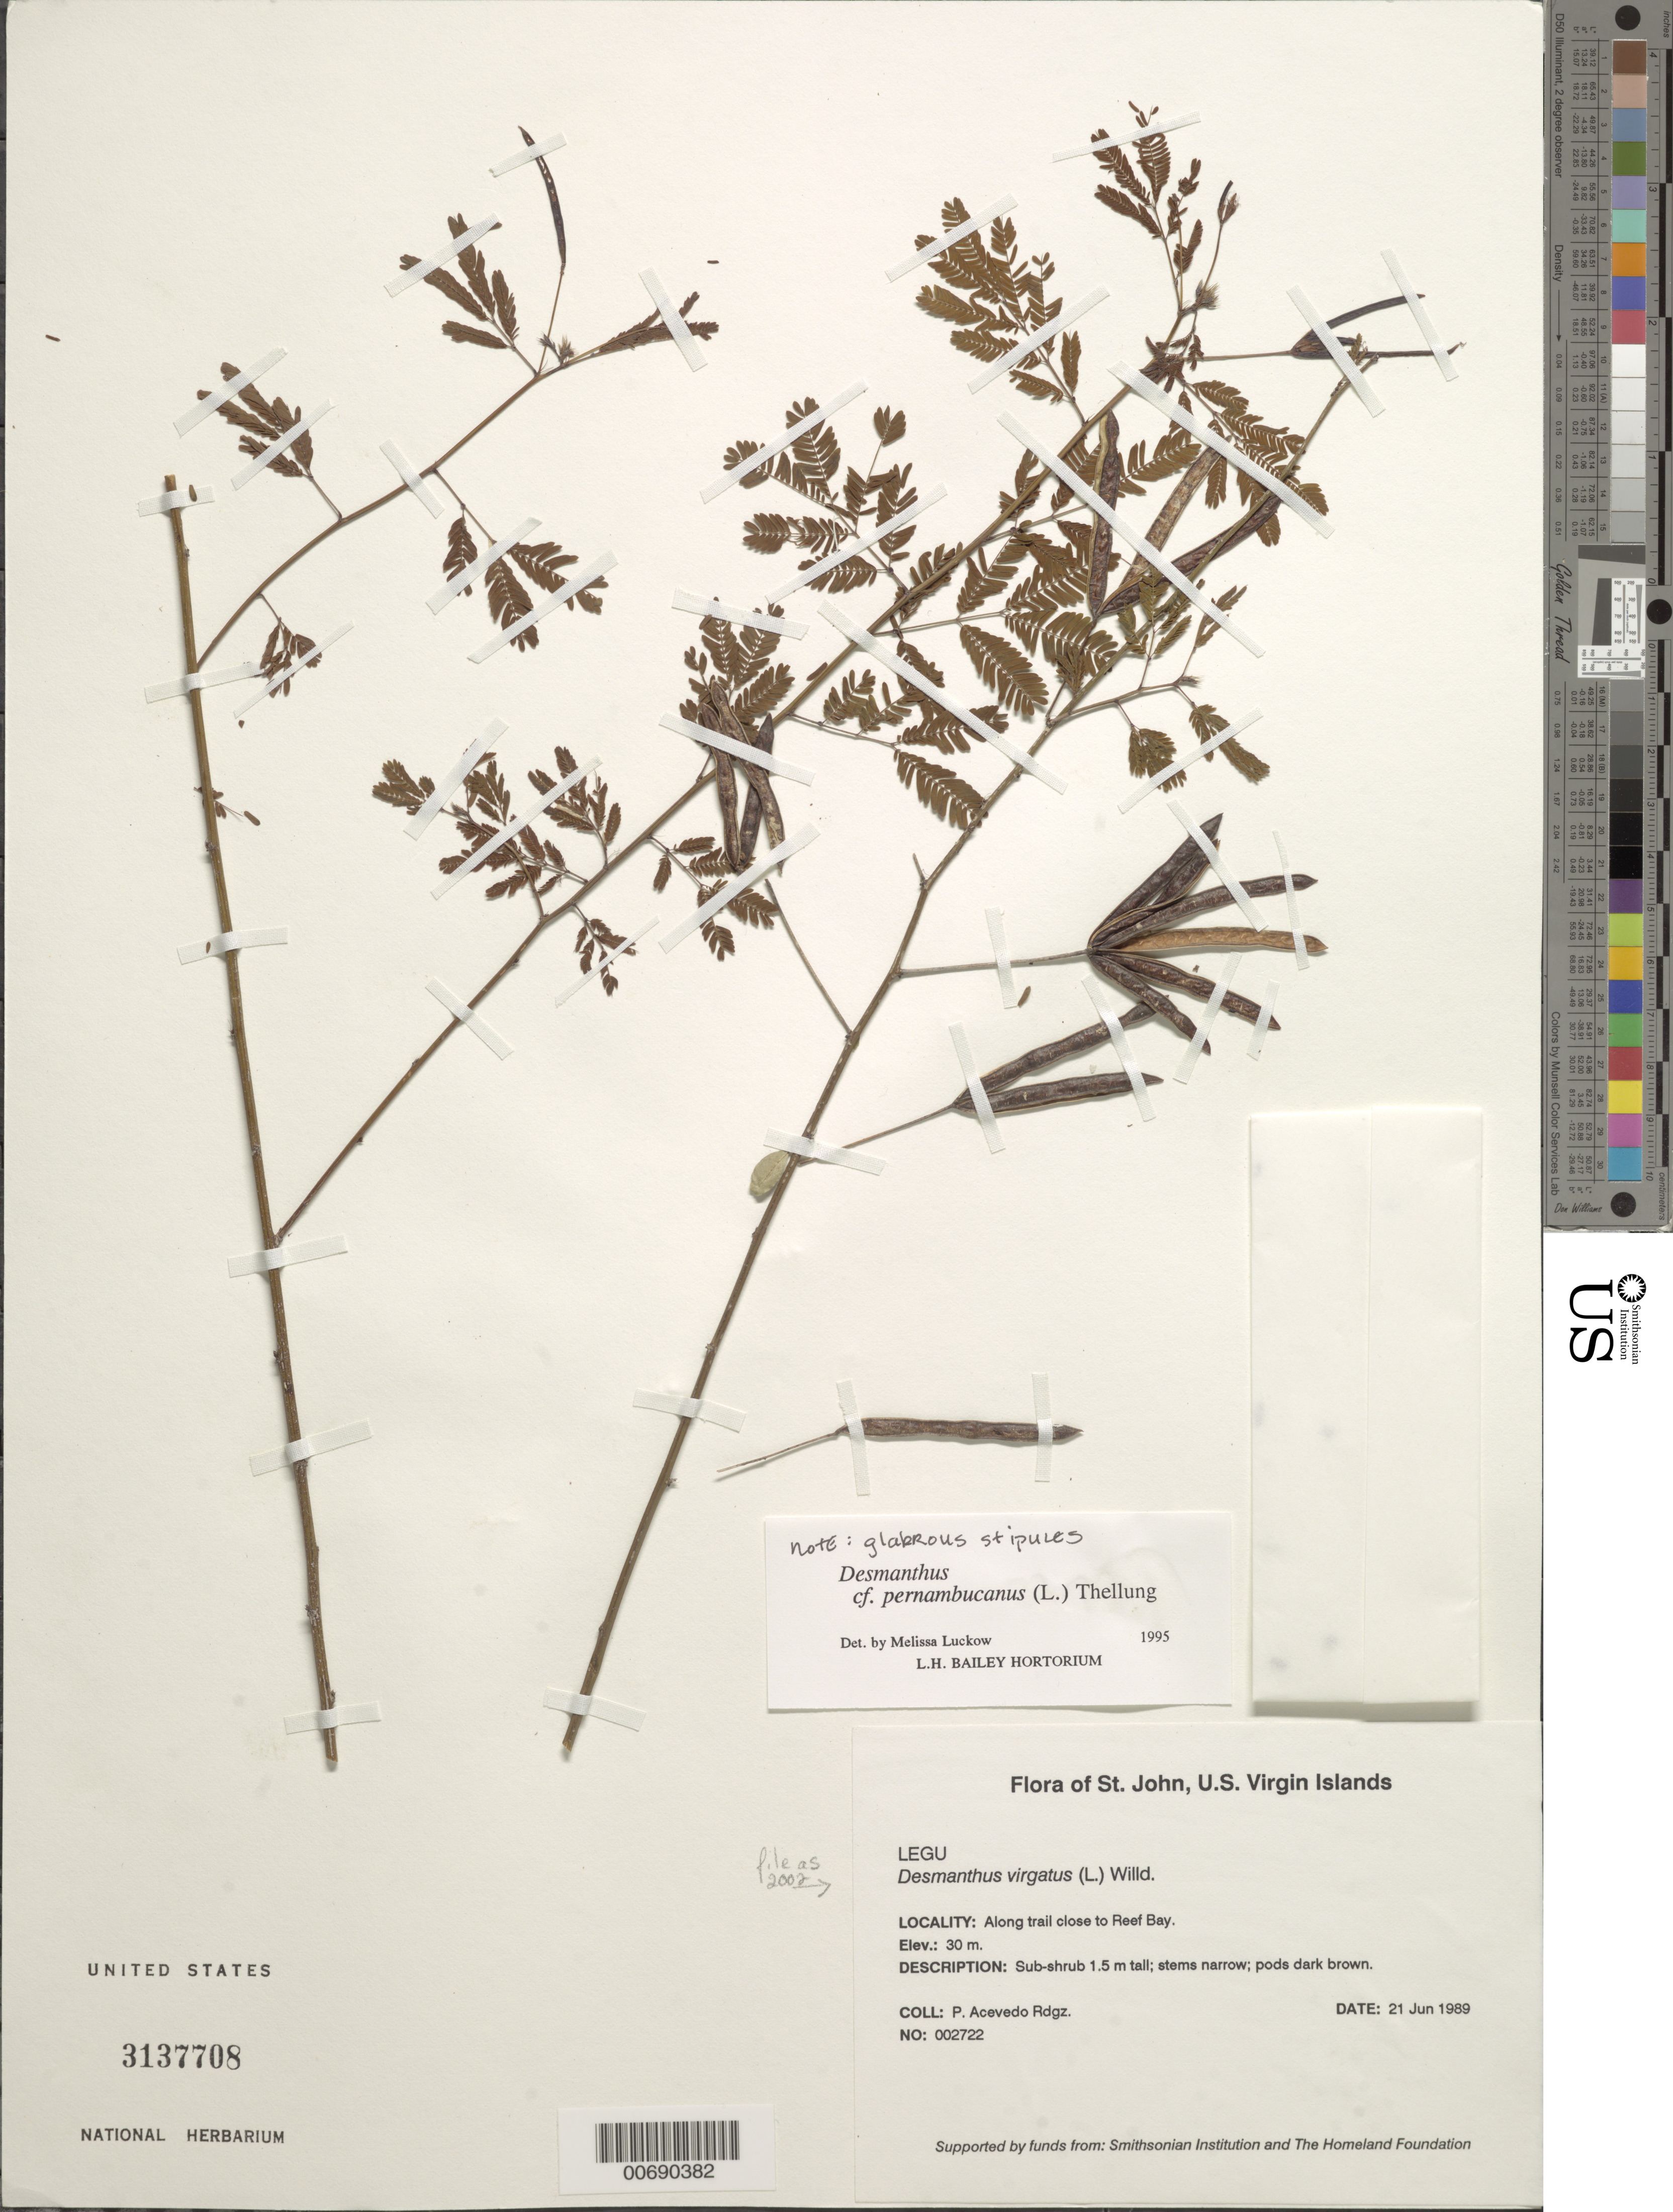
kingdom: Plantae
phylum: Tracheophyta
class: Magnoliopsida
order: Fabales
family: Fabaceae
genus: Desmanthus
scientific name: Desmanthus virgatus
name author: (L.) Willd.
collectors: P. Acevedo-Rodr.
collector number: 2722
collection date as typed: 21 Jun 1989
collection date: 1989-06-21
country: U.S. Virgin Islands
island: St. John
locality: Reef Bay Qurter, along trail close to Reef Bay.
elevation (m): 30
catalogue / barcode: US 3137708